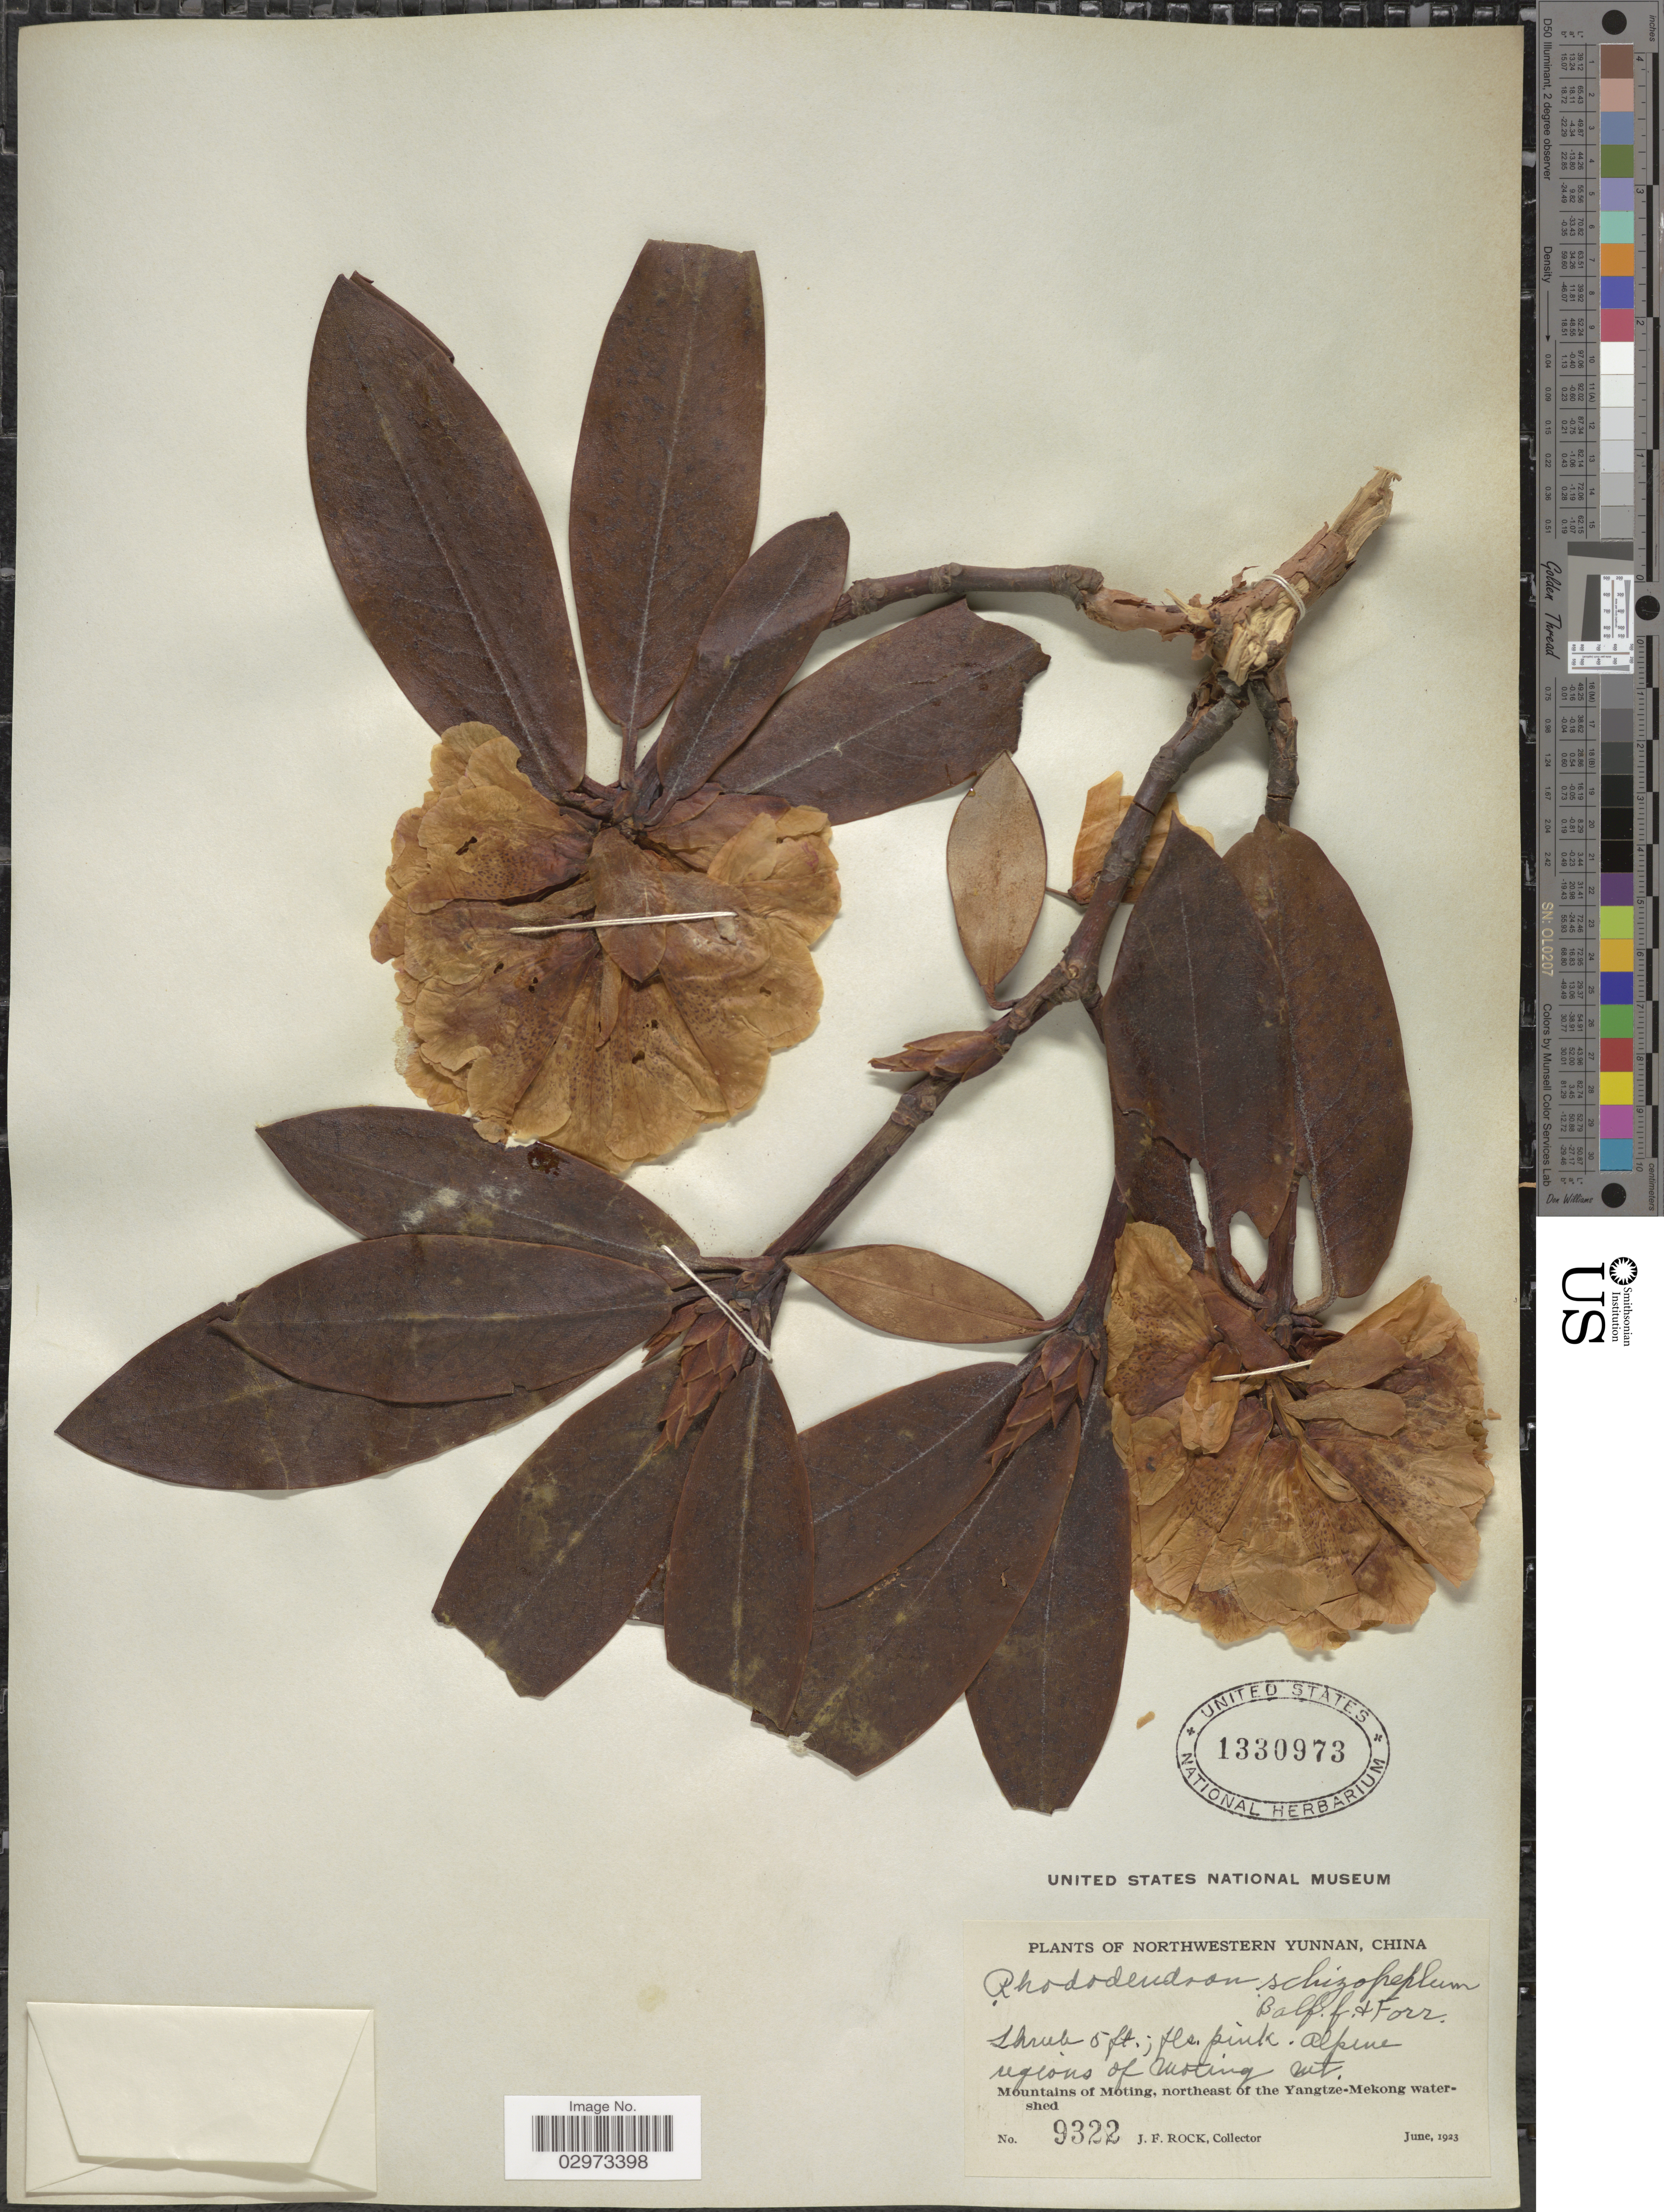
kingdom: Plantae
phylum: Tracheophyta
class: Magnoliopsida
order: Ericales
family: Ericaceae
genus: Rhododendron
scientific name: Rhododendron schizopeplum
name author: Balf. f. & Forrest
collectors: J. Rock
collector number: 9322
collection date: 1923-06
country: China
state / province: Yunnan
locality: Northwestern Yunnan. Alpine regions of Moting mt. Mountains of Moting, northeast of the Yangtze-Mekong watershed.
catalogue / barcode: US 1330973